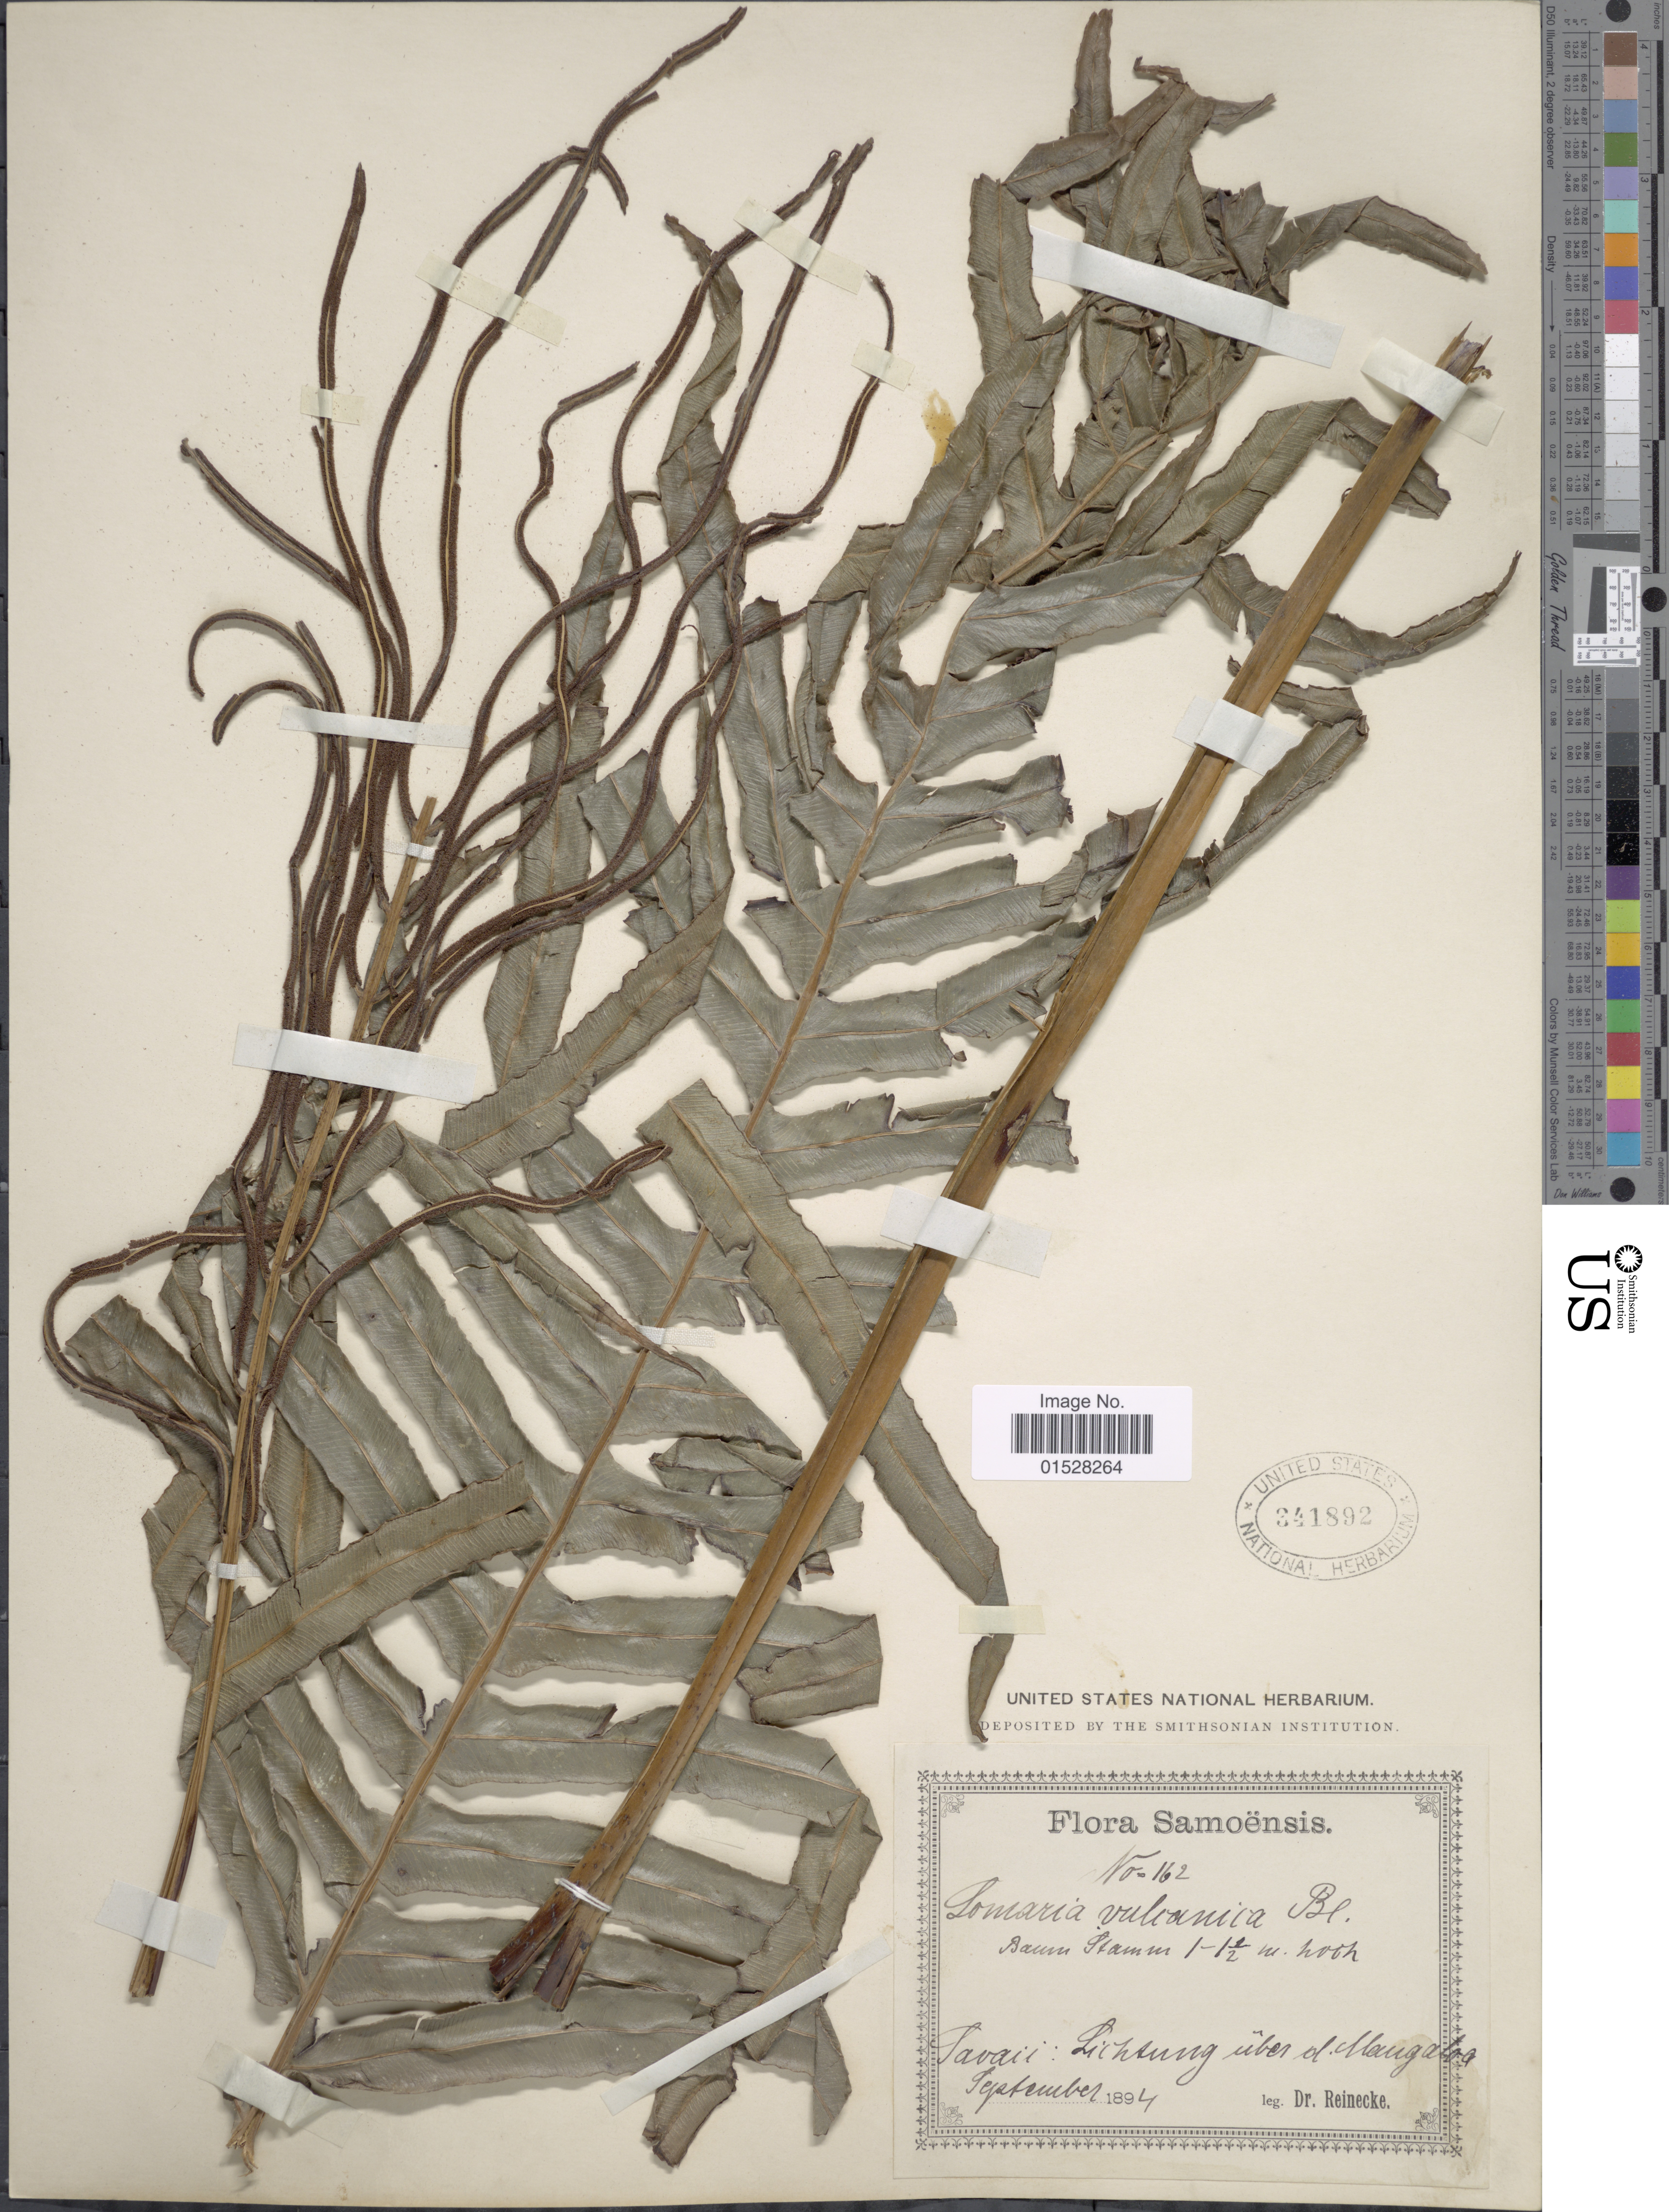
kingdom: Plantae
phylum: Tracheophyta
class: Polypodiopsida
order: Polypodiales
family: Blechnaceae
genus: Blechnum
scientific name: Blechnum vulcanicum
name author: (Blume) Kuhn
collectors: -- Reinecke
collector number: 162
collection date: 1894-09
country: Samoa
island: Savai'i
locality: Savaii: Pichtung über d. Mangaloa. [interpreted]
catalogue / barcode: US 341892